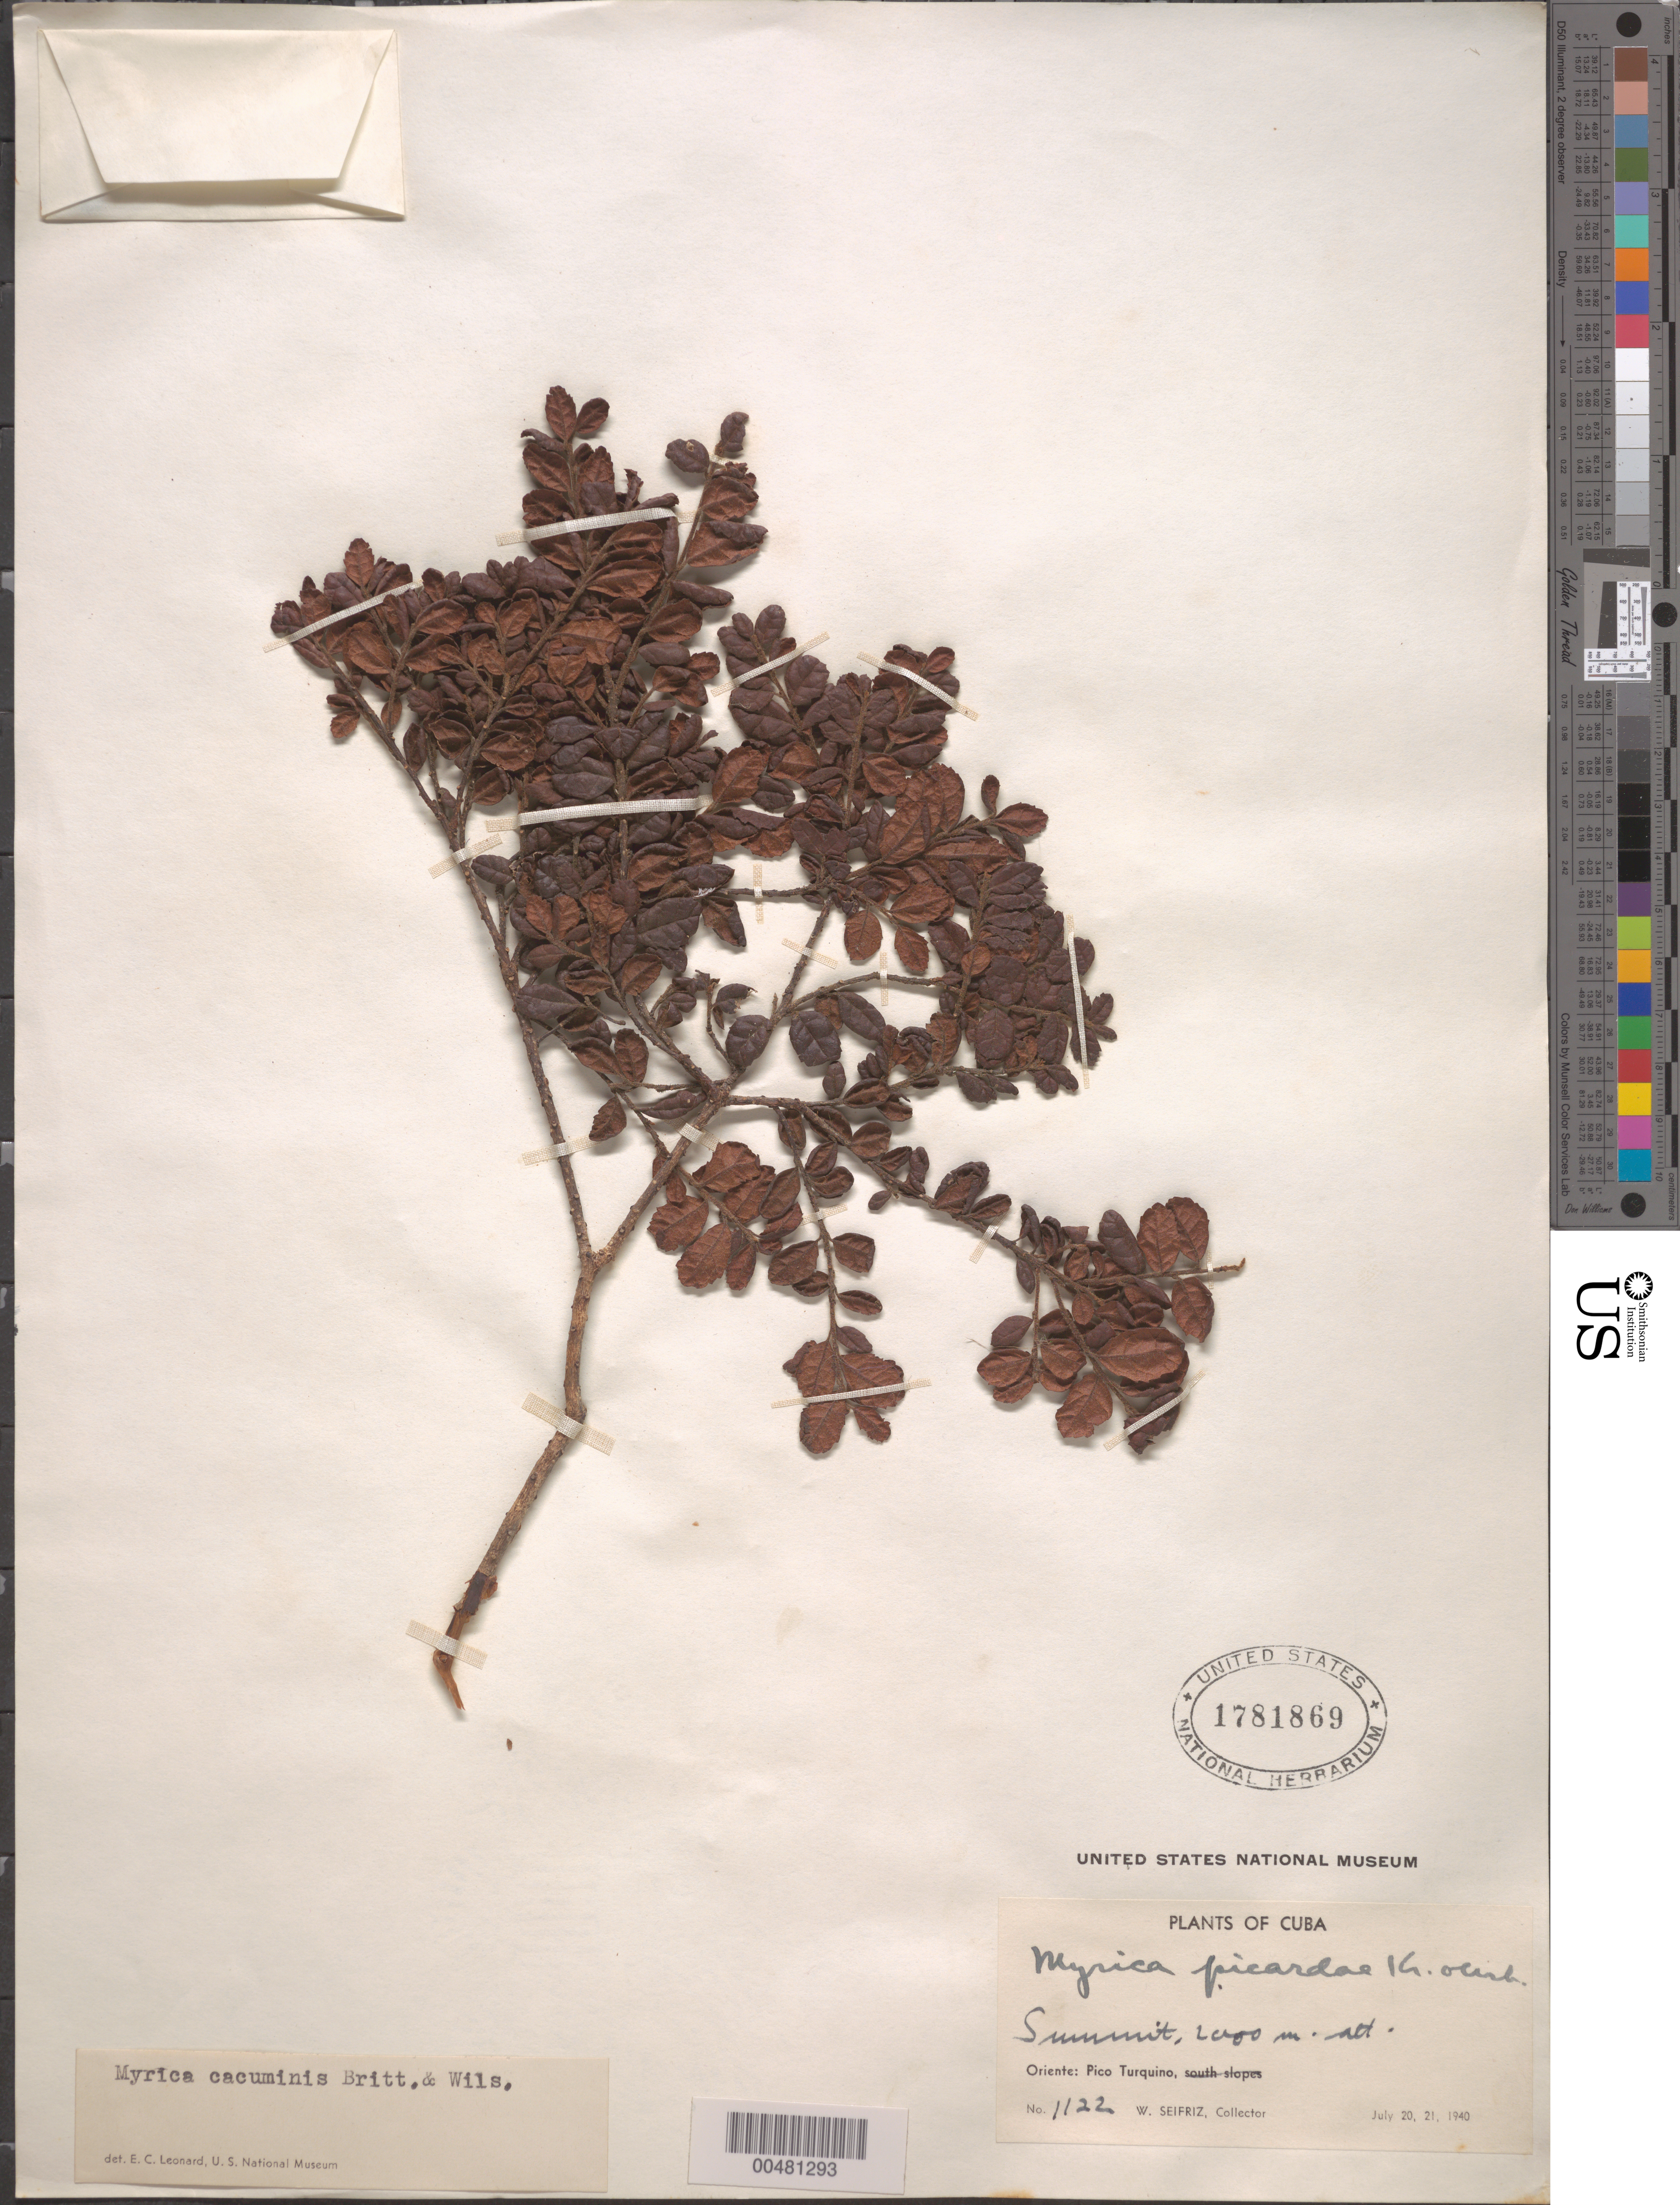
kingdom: Plantae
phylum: Tracheophyta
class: Magnoliopsida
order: Fagales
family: Myricaceae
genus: Morella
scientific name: Morella cacuminis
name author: (Britton & P. Wilson) R. Berazaín & Falcón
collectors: W. Seifriz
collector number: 1122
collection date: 1940-07-20/1940-07-21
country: Cuba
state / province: Santiago de Cuba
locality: Pico Turquino, summit.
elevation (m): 2000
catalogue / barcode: US 1781869